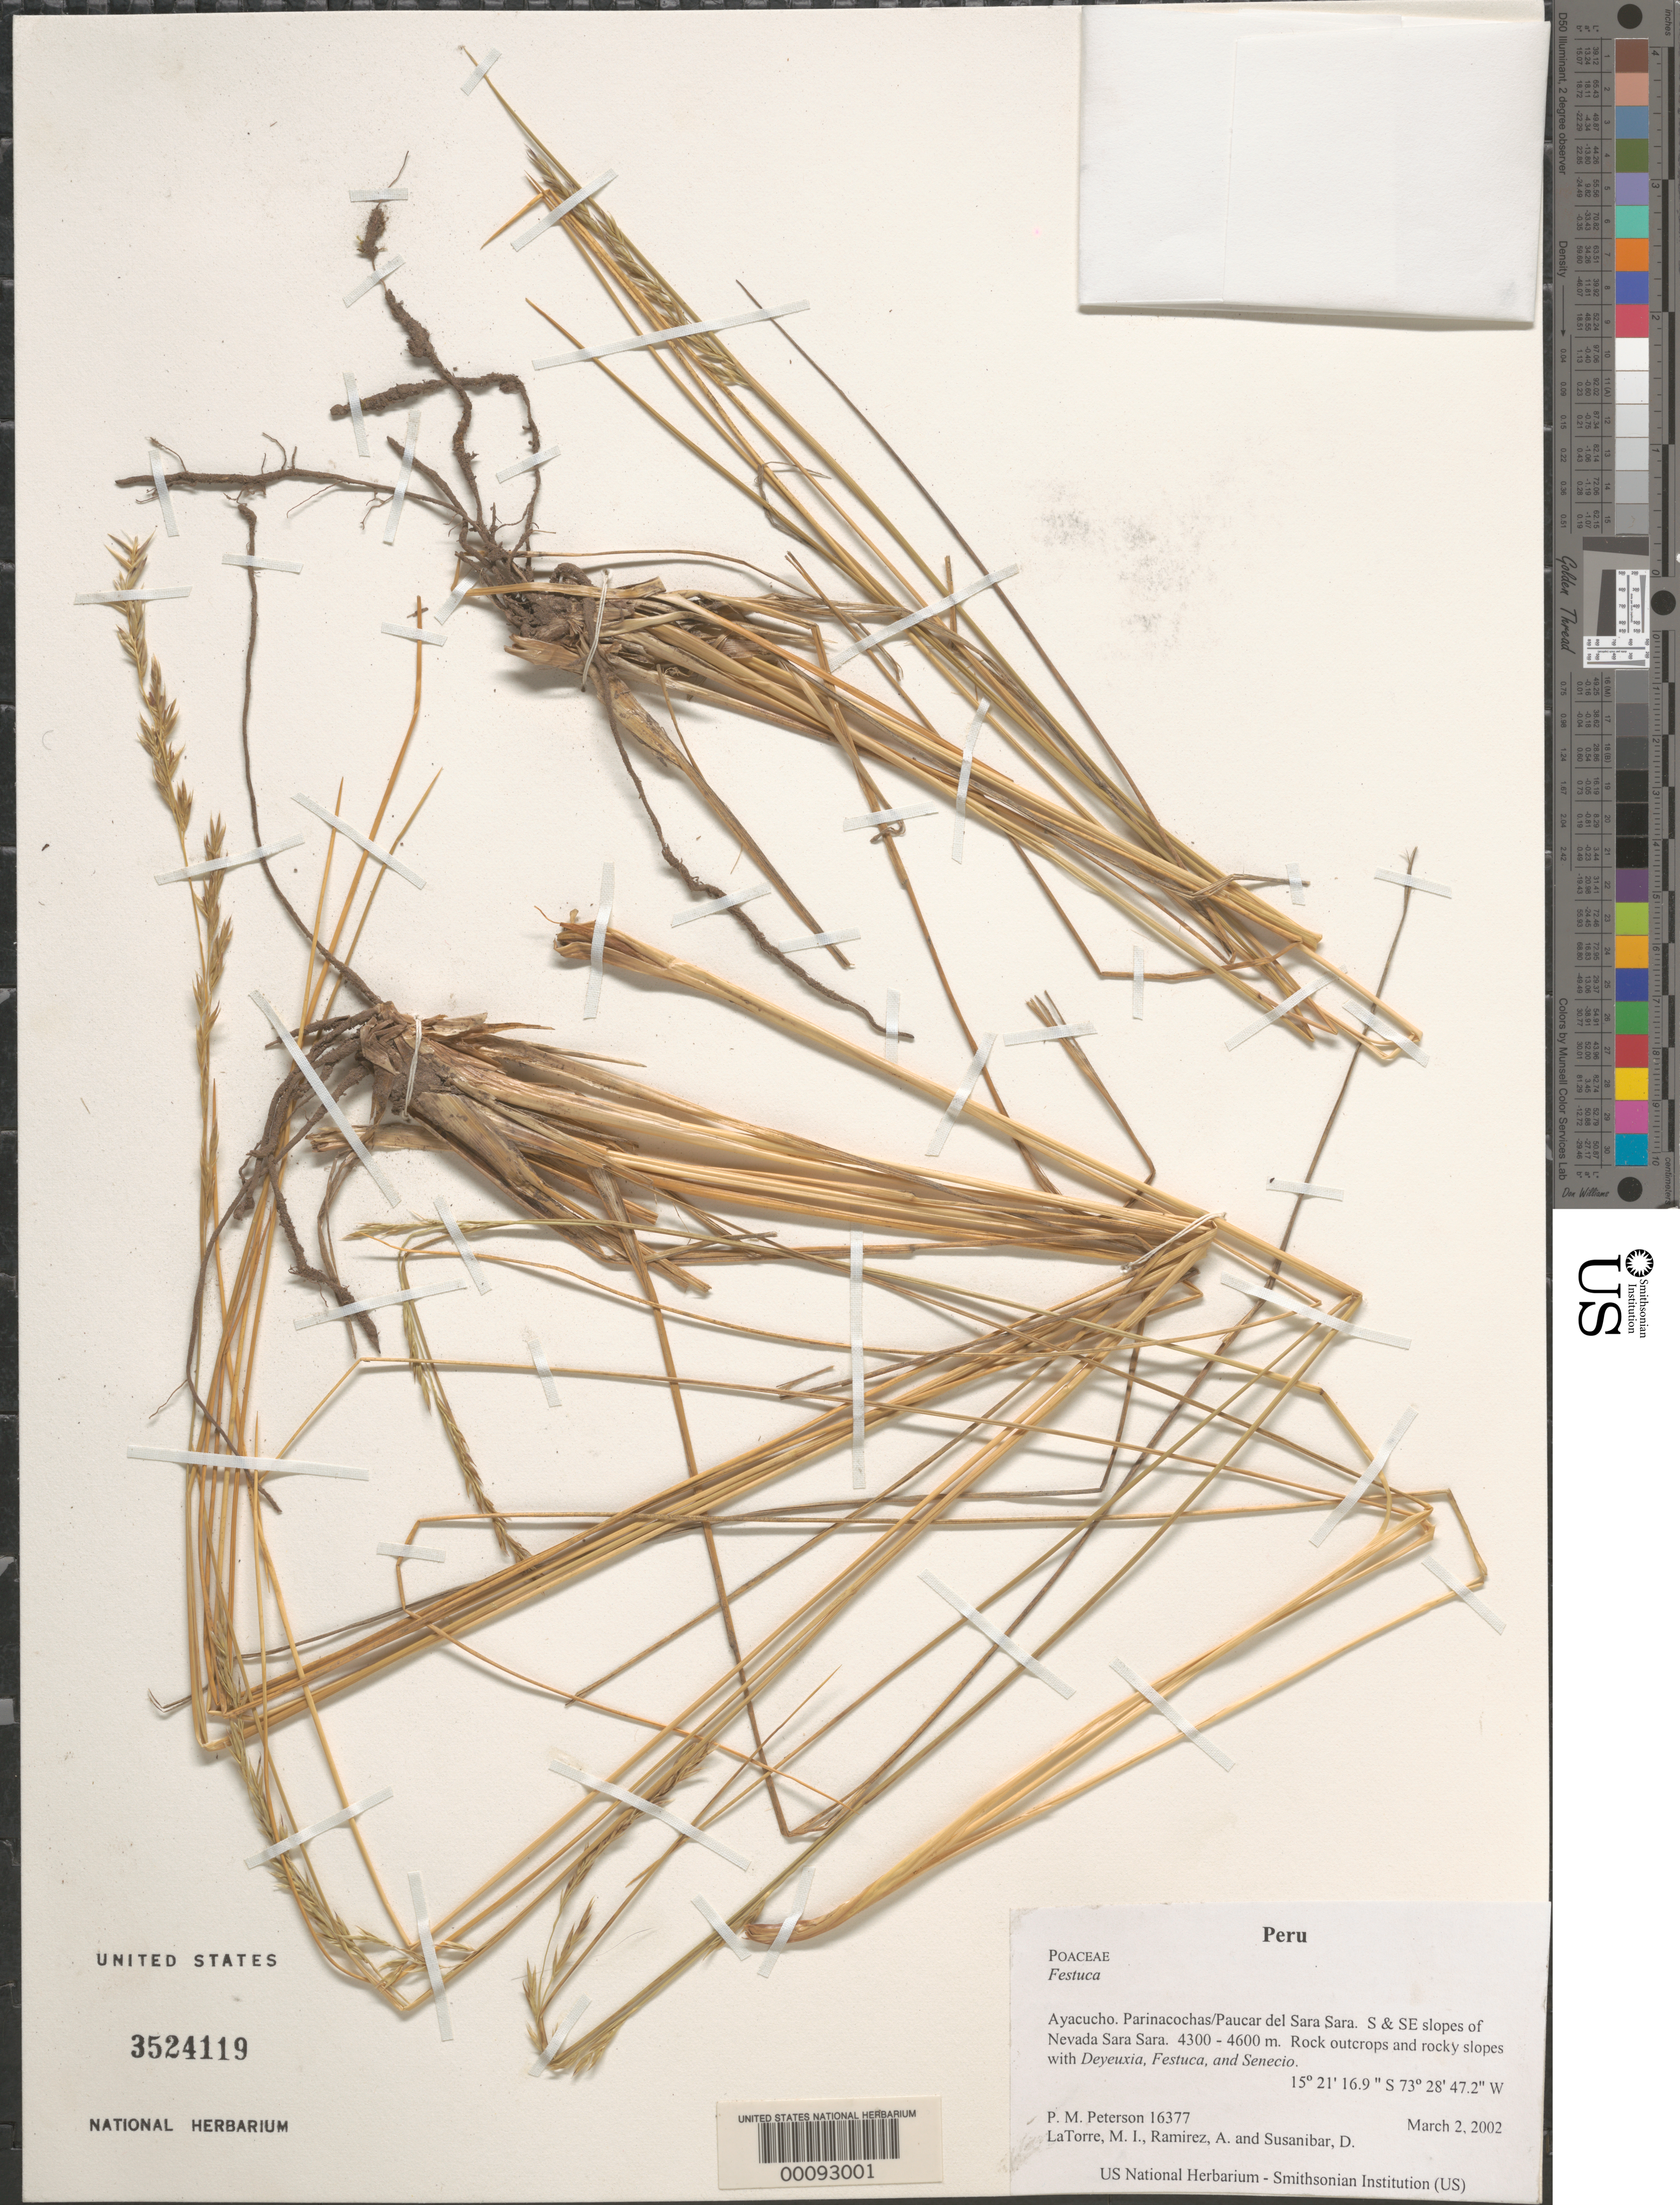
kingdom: Plantae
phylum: Tracheophyta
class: Liliopsida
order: Poales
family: Poaceae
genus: Festuca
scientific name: Festuca sp.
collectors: P. M. Peterson, M. I. La Torre, A. Ramírez & D. Susanibar Cruz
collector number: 16377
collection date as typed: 02 Mar 2002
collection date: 2002-03-02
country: Peru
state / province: Ayacucho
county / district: Parinacochas/Paucar del Sara Sara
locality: S & SE slopes of Nevada Sara Sara.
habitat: Rock outcrops and rocky slopes with ~Deyeuxia, Festuca, and Senecio~.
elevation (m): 4300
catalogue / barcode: US 3524119